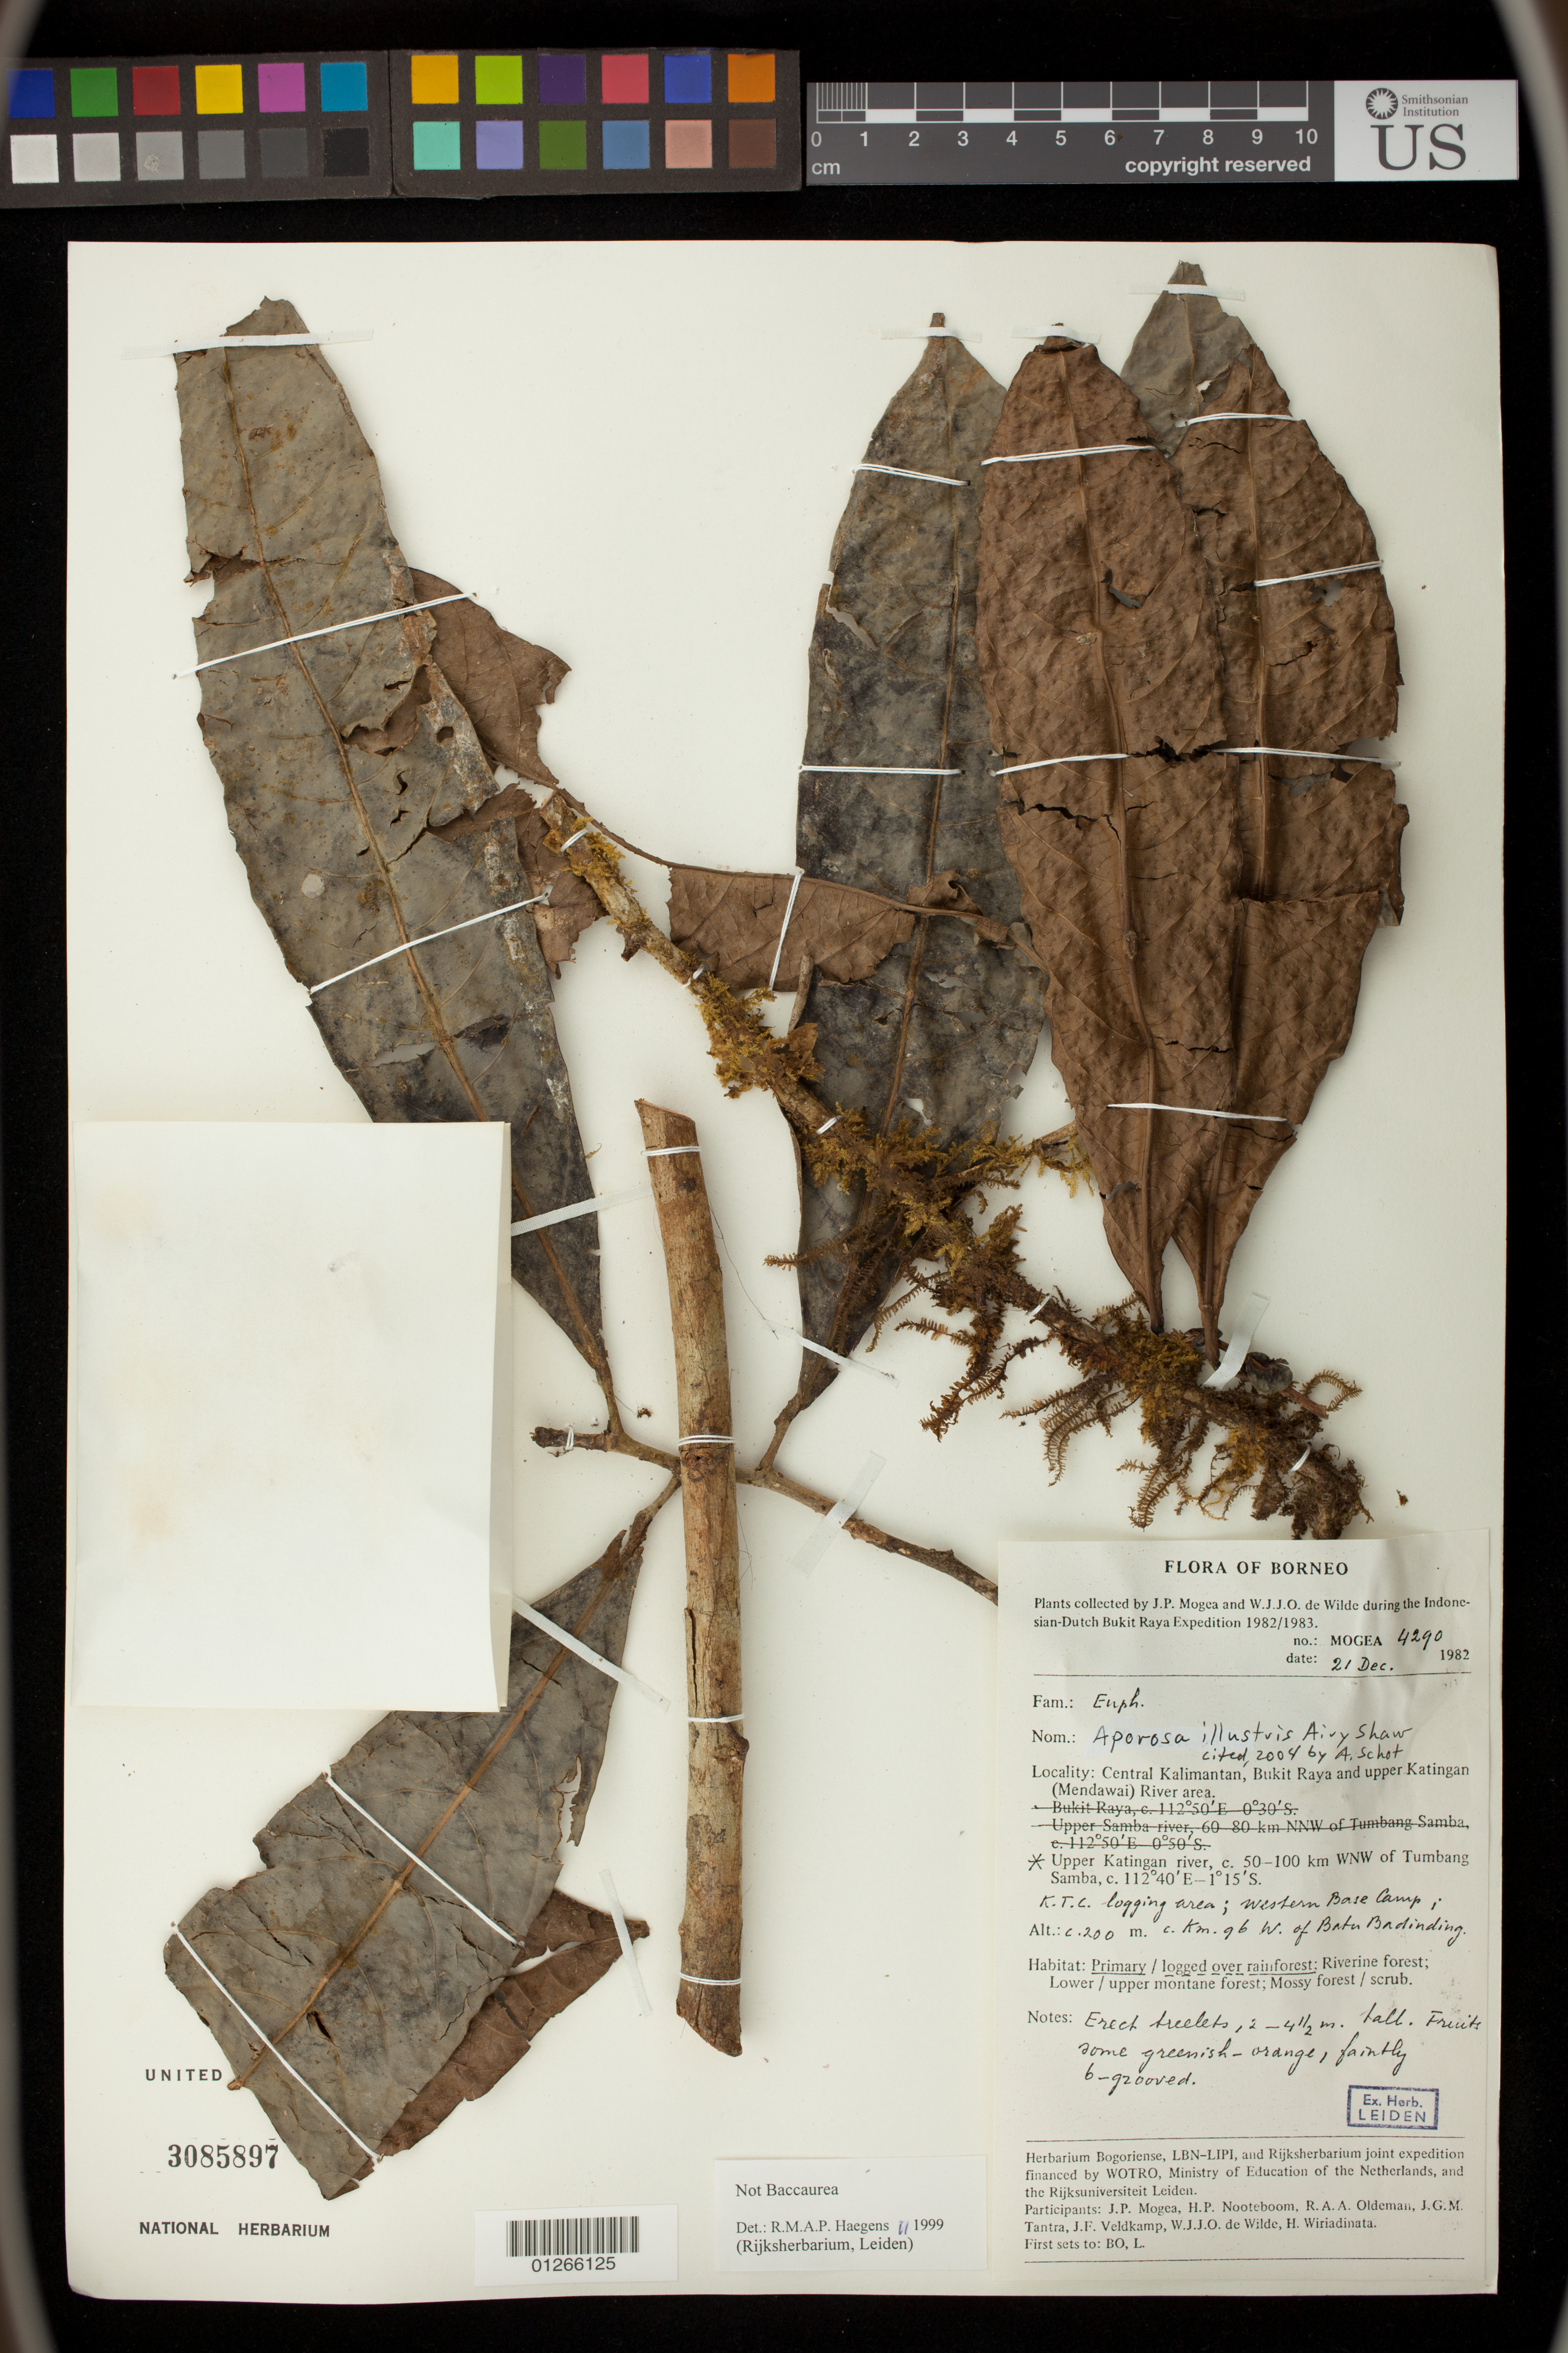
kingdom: Plantae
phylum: Tracheophyta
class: Magnoliopsida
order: Malpighiales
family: Phyllanthaceae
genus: Aporosa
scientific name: Aporosa illustris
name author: Airy Shaw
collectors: J. Mogea & W. J. de Wilde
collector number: MOGEA4290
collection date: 1982-12-21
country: Indonesia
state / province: Borneo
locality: Upper Kalimantan river, c. 50-100km WNW of Tumbang Samba. K.T.C. logging area; Western base camp. c. 96 Km W of Batu Badinding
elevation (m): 200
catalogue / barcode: US 3085897